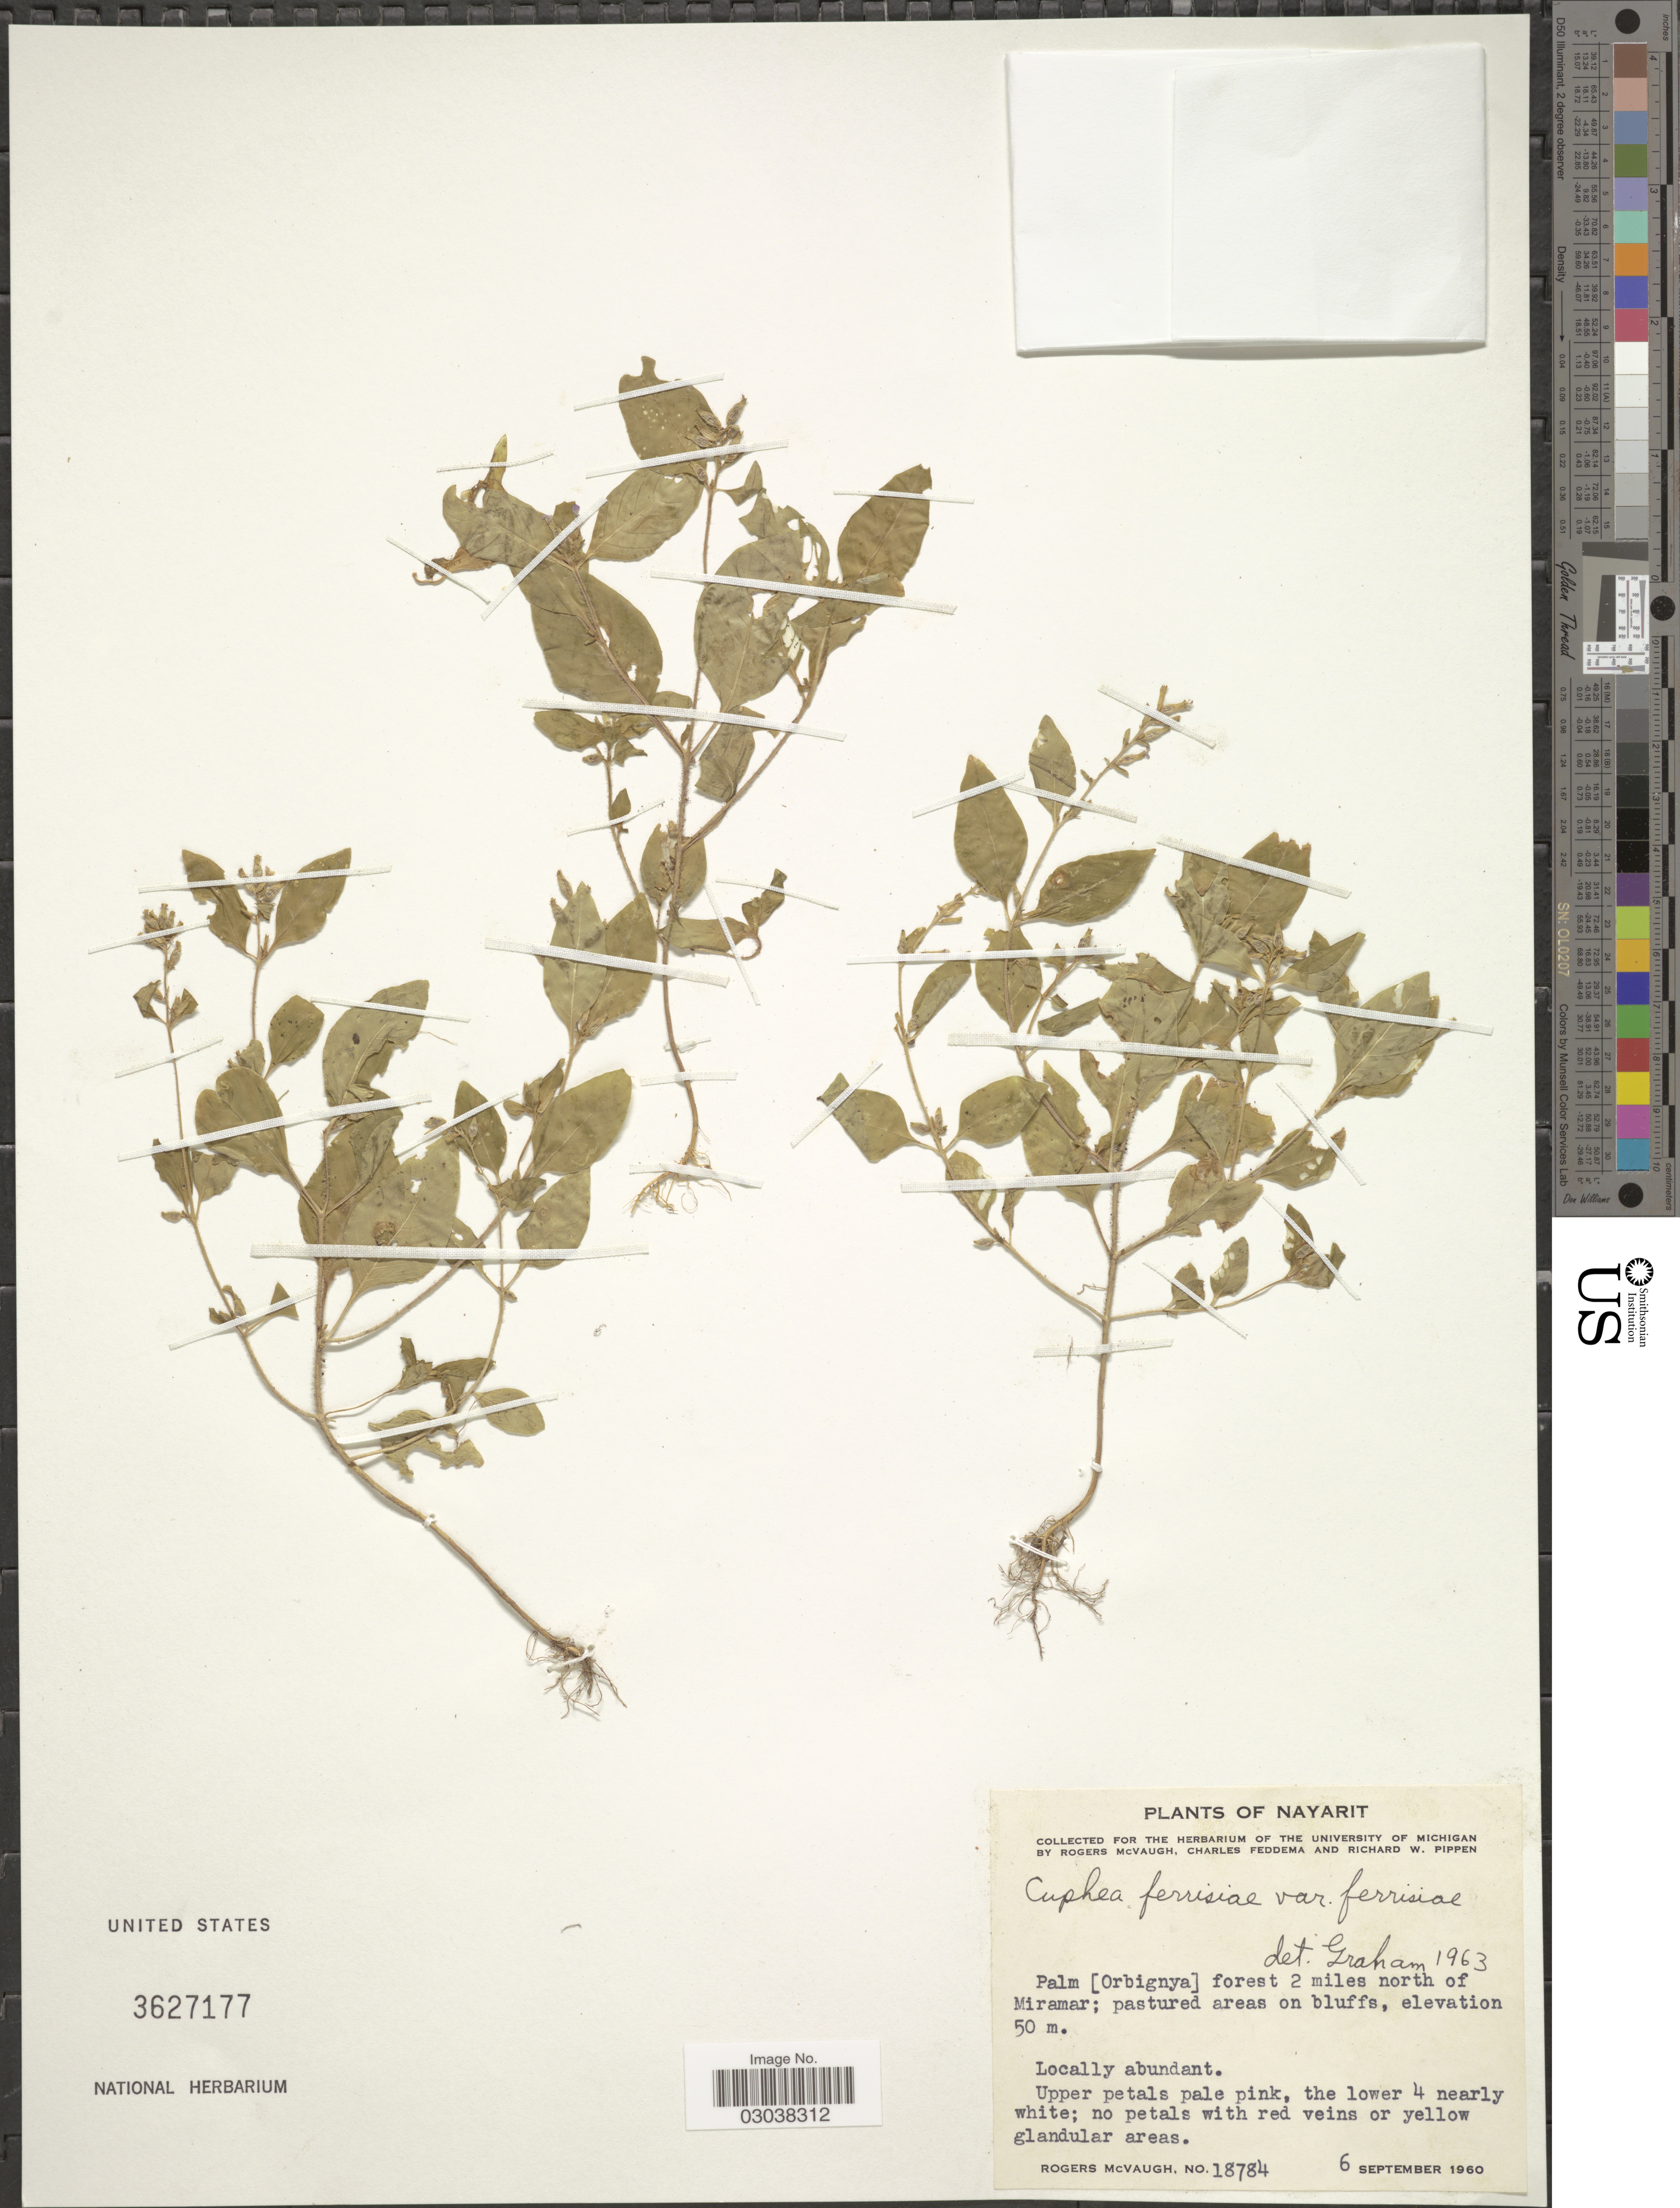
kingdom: Plantae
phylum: Tracheophyta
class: Magnoliopsida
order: Myrtales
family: Lythraceae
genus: Cuphea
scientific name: Cuphea ferrisiae var. ferrisiae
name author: Bacig.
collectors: R. McVaugh, C. Feddema & R. W. Pippen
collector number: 18784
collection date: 1960-09-06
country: Mexico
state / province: Nayarit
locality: Palm [Orbignya] forest 2 miles north of Miramar.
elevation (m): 50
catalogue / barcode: US 3627177